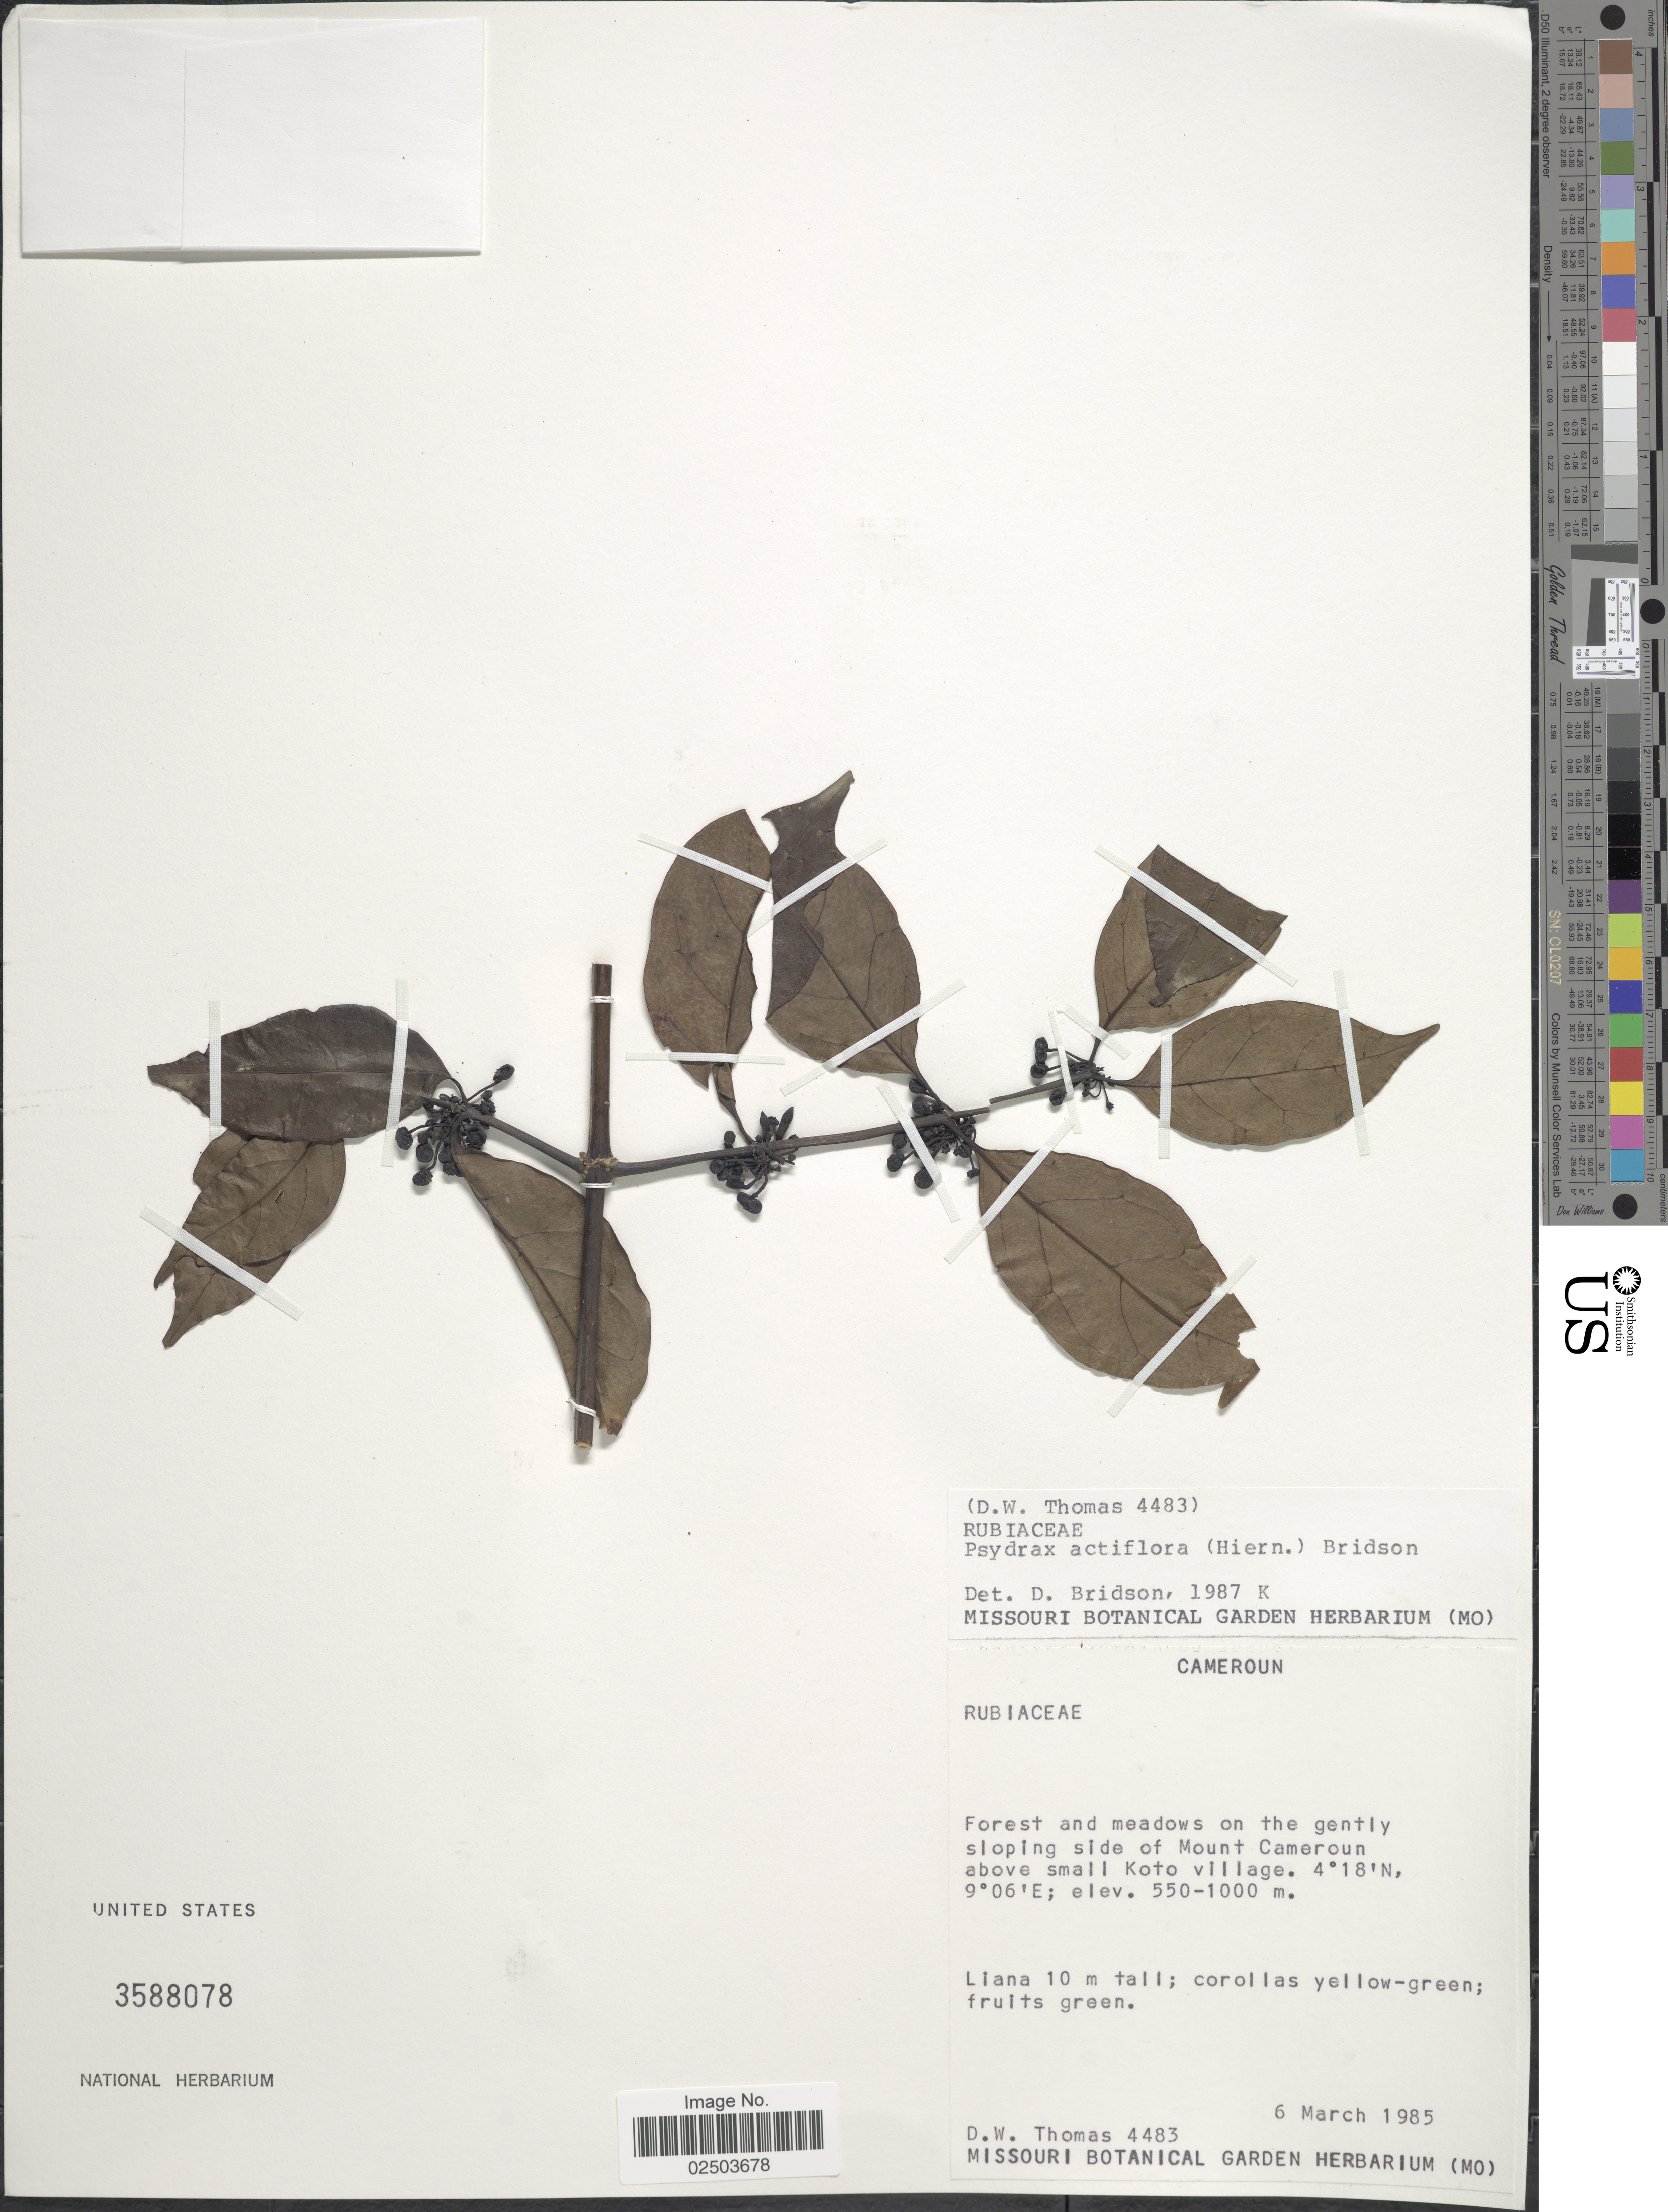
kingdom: Plantae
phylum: Tracheophyta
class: Magnoliopsida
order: Gentianales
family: Rubiaceae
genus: Psydrax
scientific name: Psydrax acutiflora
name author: (Hiern) Bridson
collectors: D. W. Thomas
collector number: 4483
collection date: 1985-03-06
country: Cameroon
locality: Cameroun. Forest and meadows on the gently sloping side of Mount Cameroun above small Koto village.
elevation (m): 550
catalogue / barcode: US 3588078